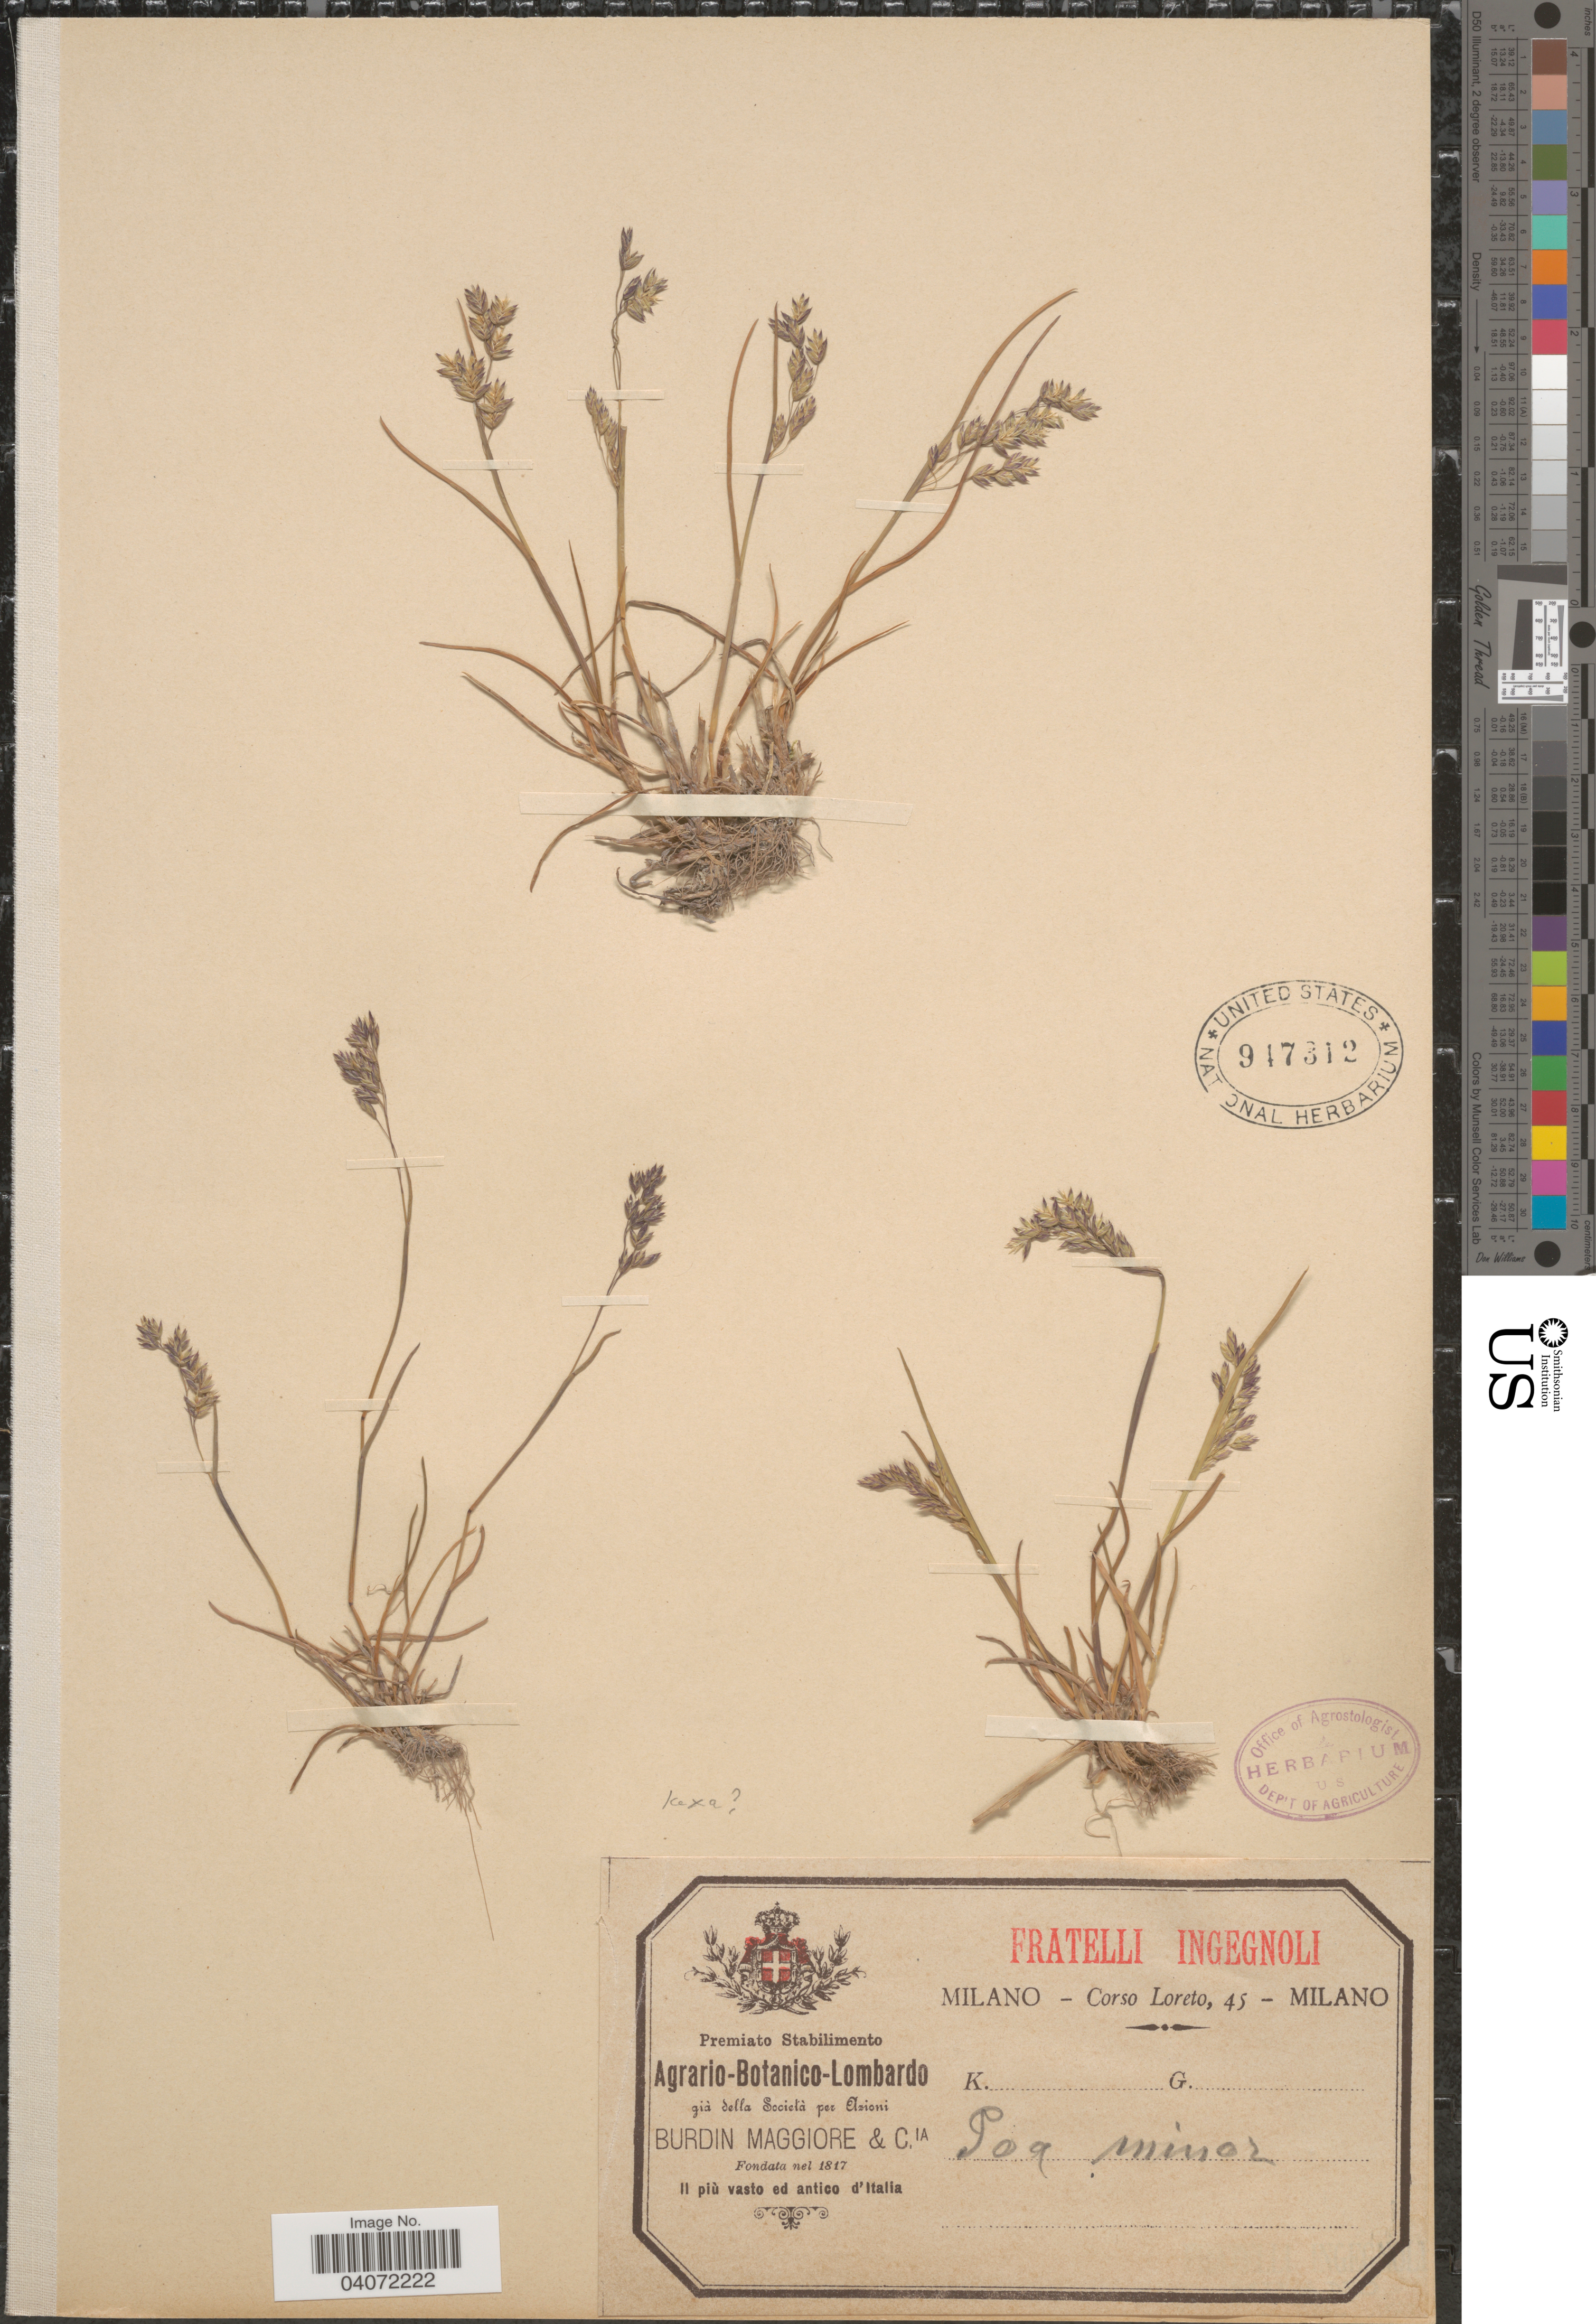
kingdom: Plantae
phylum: Tracheophyta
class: Liliopsida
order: Poales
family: Poaceae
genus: Poa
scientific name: Poa minor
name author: Gaudin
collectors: Loreto, C.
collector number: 45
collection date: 1817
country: Italy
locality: II più vasto ed antico d'Italia.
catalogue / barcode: US 947312